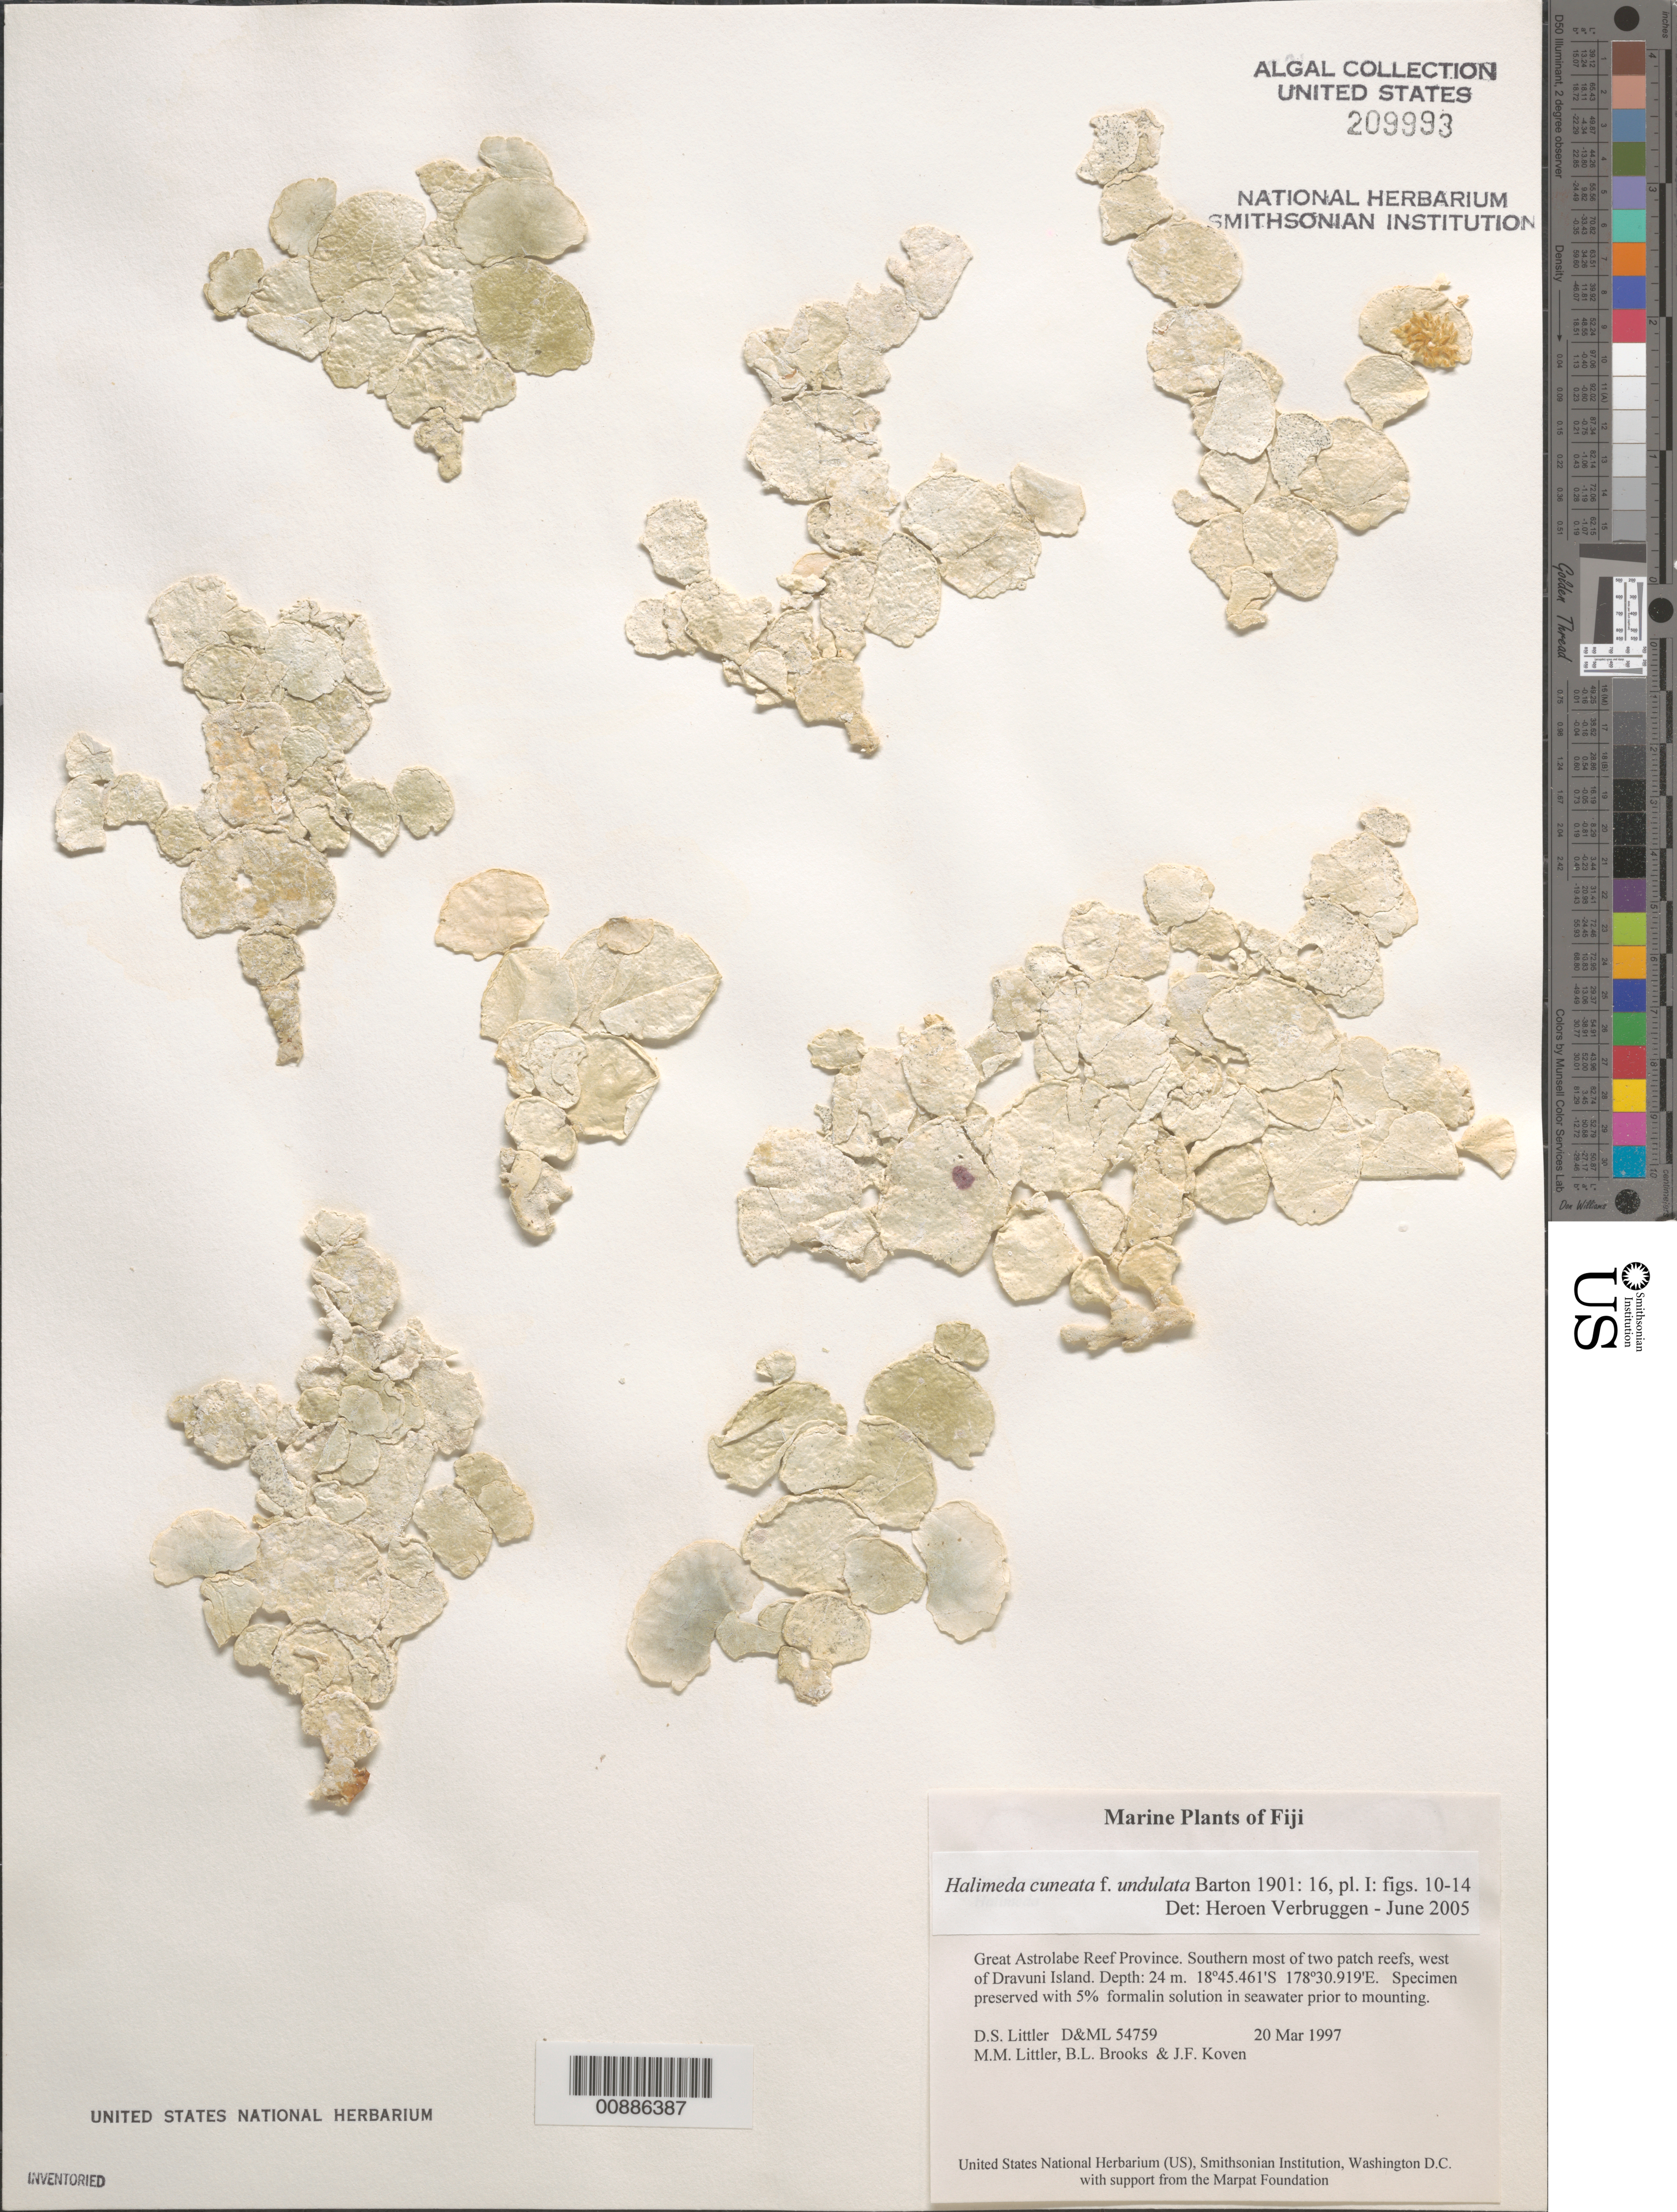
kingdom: Plantae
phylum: Chlorophyta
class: Ulvophyceae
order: Bryopsidales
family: Halimedaceae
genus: Halimeda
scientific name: Halimeda cuneata f. undulata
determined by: Verbruggen, H.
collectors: D. S. Littler, M. M. Littler, B. Brooks & J. Koven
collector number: D&ML 54759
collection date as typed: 20 Mar 1997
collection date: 1997-03-20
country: Fiji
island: Great Astrolabe Reef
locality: Great Astrolabe Reef, west of Dravuni Island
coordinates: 18 45.461'S, 178 30.919'E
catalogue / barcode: US 209993